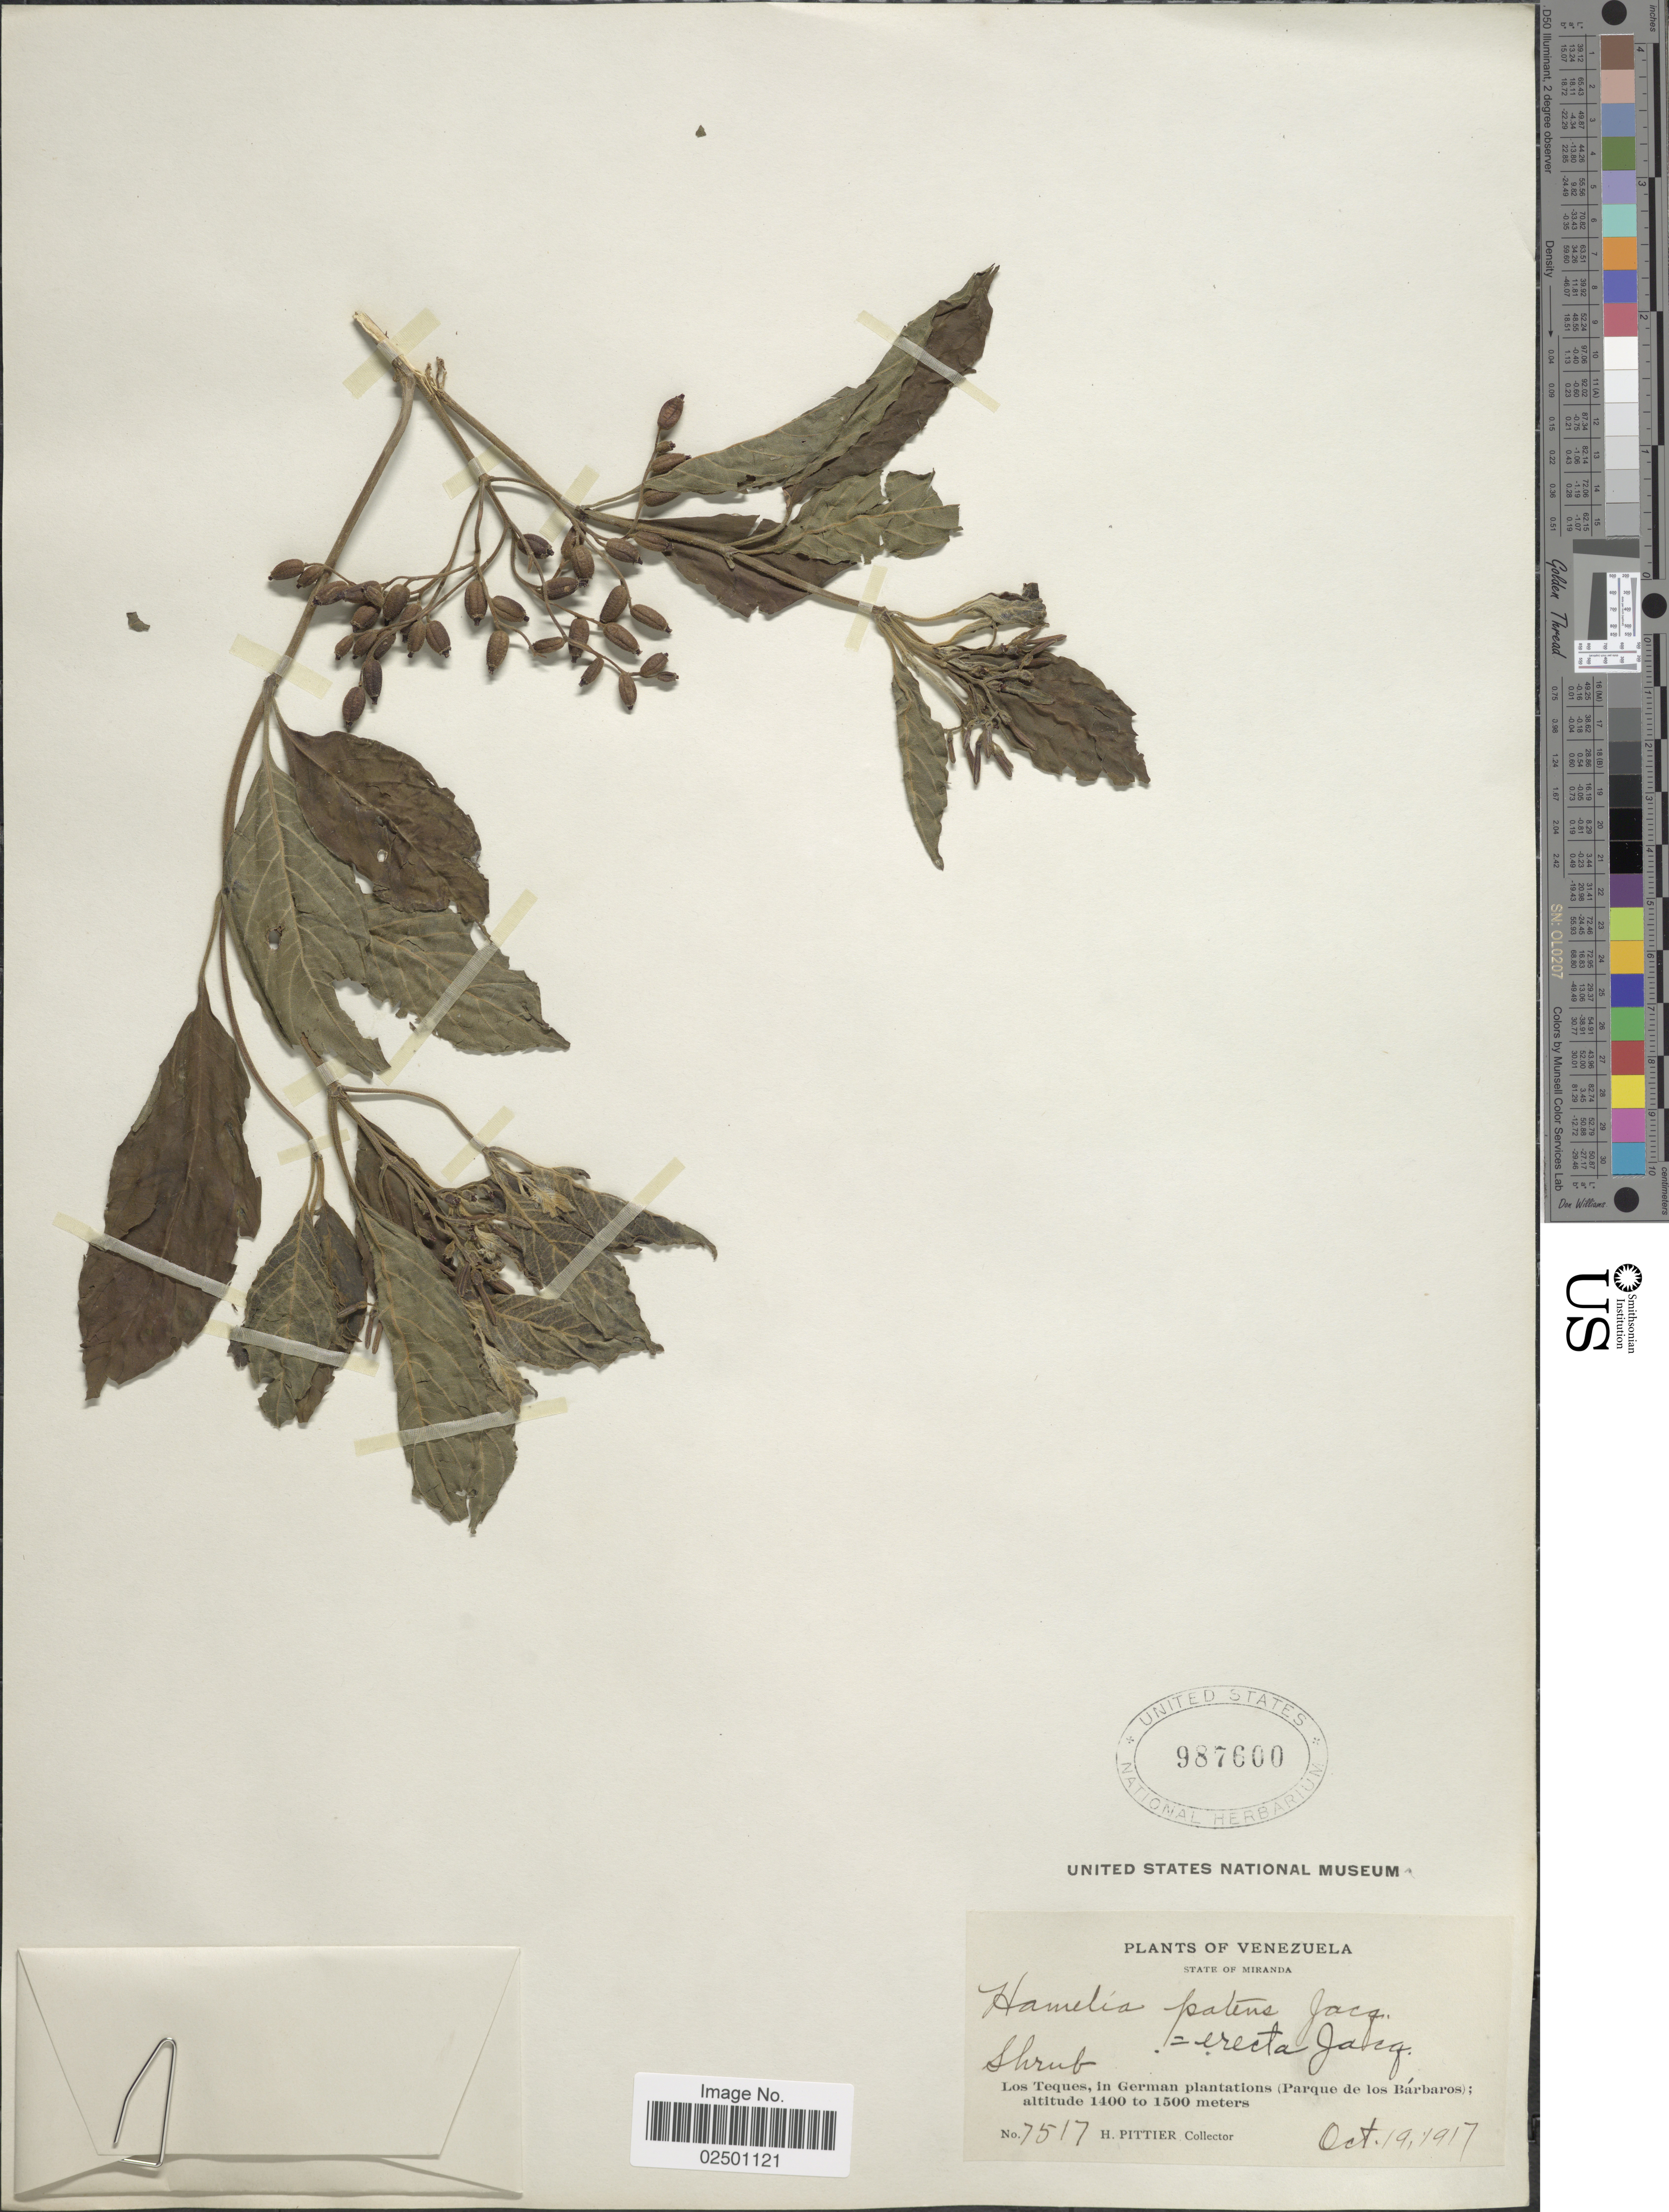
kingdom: Plantae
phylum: Tracheophyta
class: Magnoliopsida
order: Gentianales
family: Rubiaceae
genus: Hamelia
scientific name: Hamelia patens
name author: Jacq.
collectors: H. F. Pittier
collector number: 7517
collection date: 1917-10-19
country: Venezuela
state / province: Miranda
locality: State of Miranda. Los Teques, in German plantations (Parque de los Barbaros)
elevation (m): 1400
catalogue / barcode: US 987600